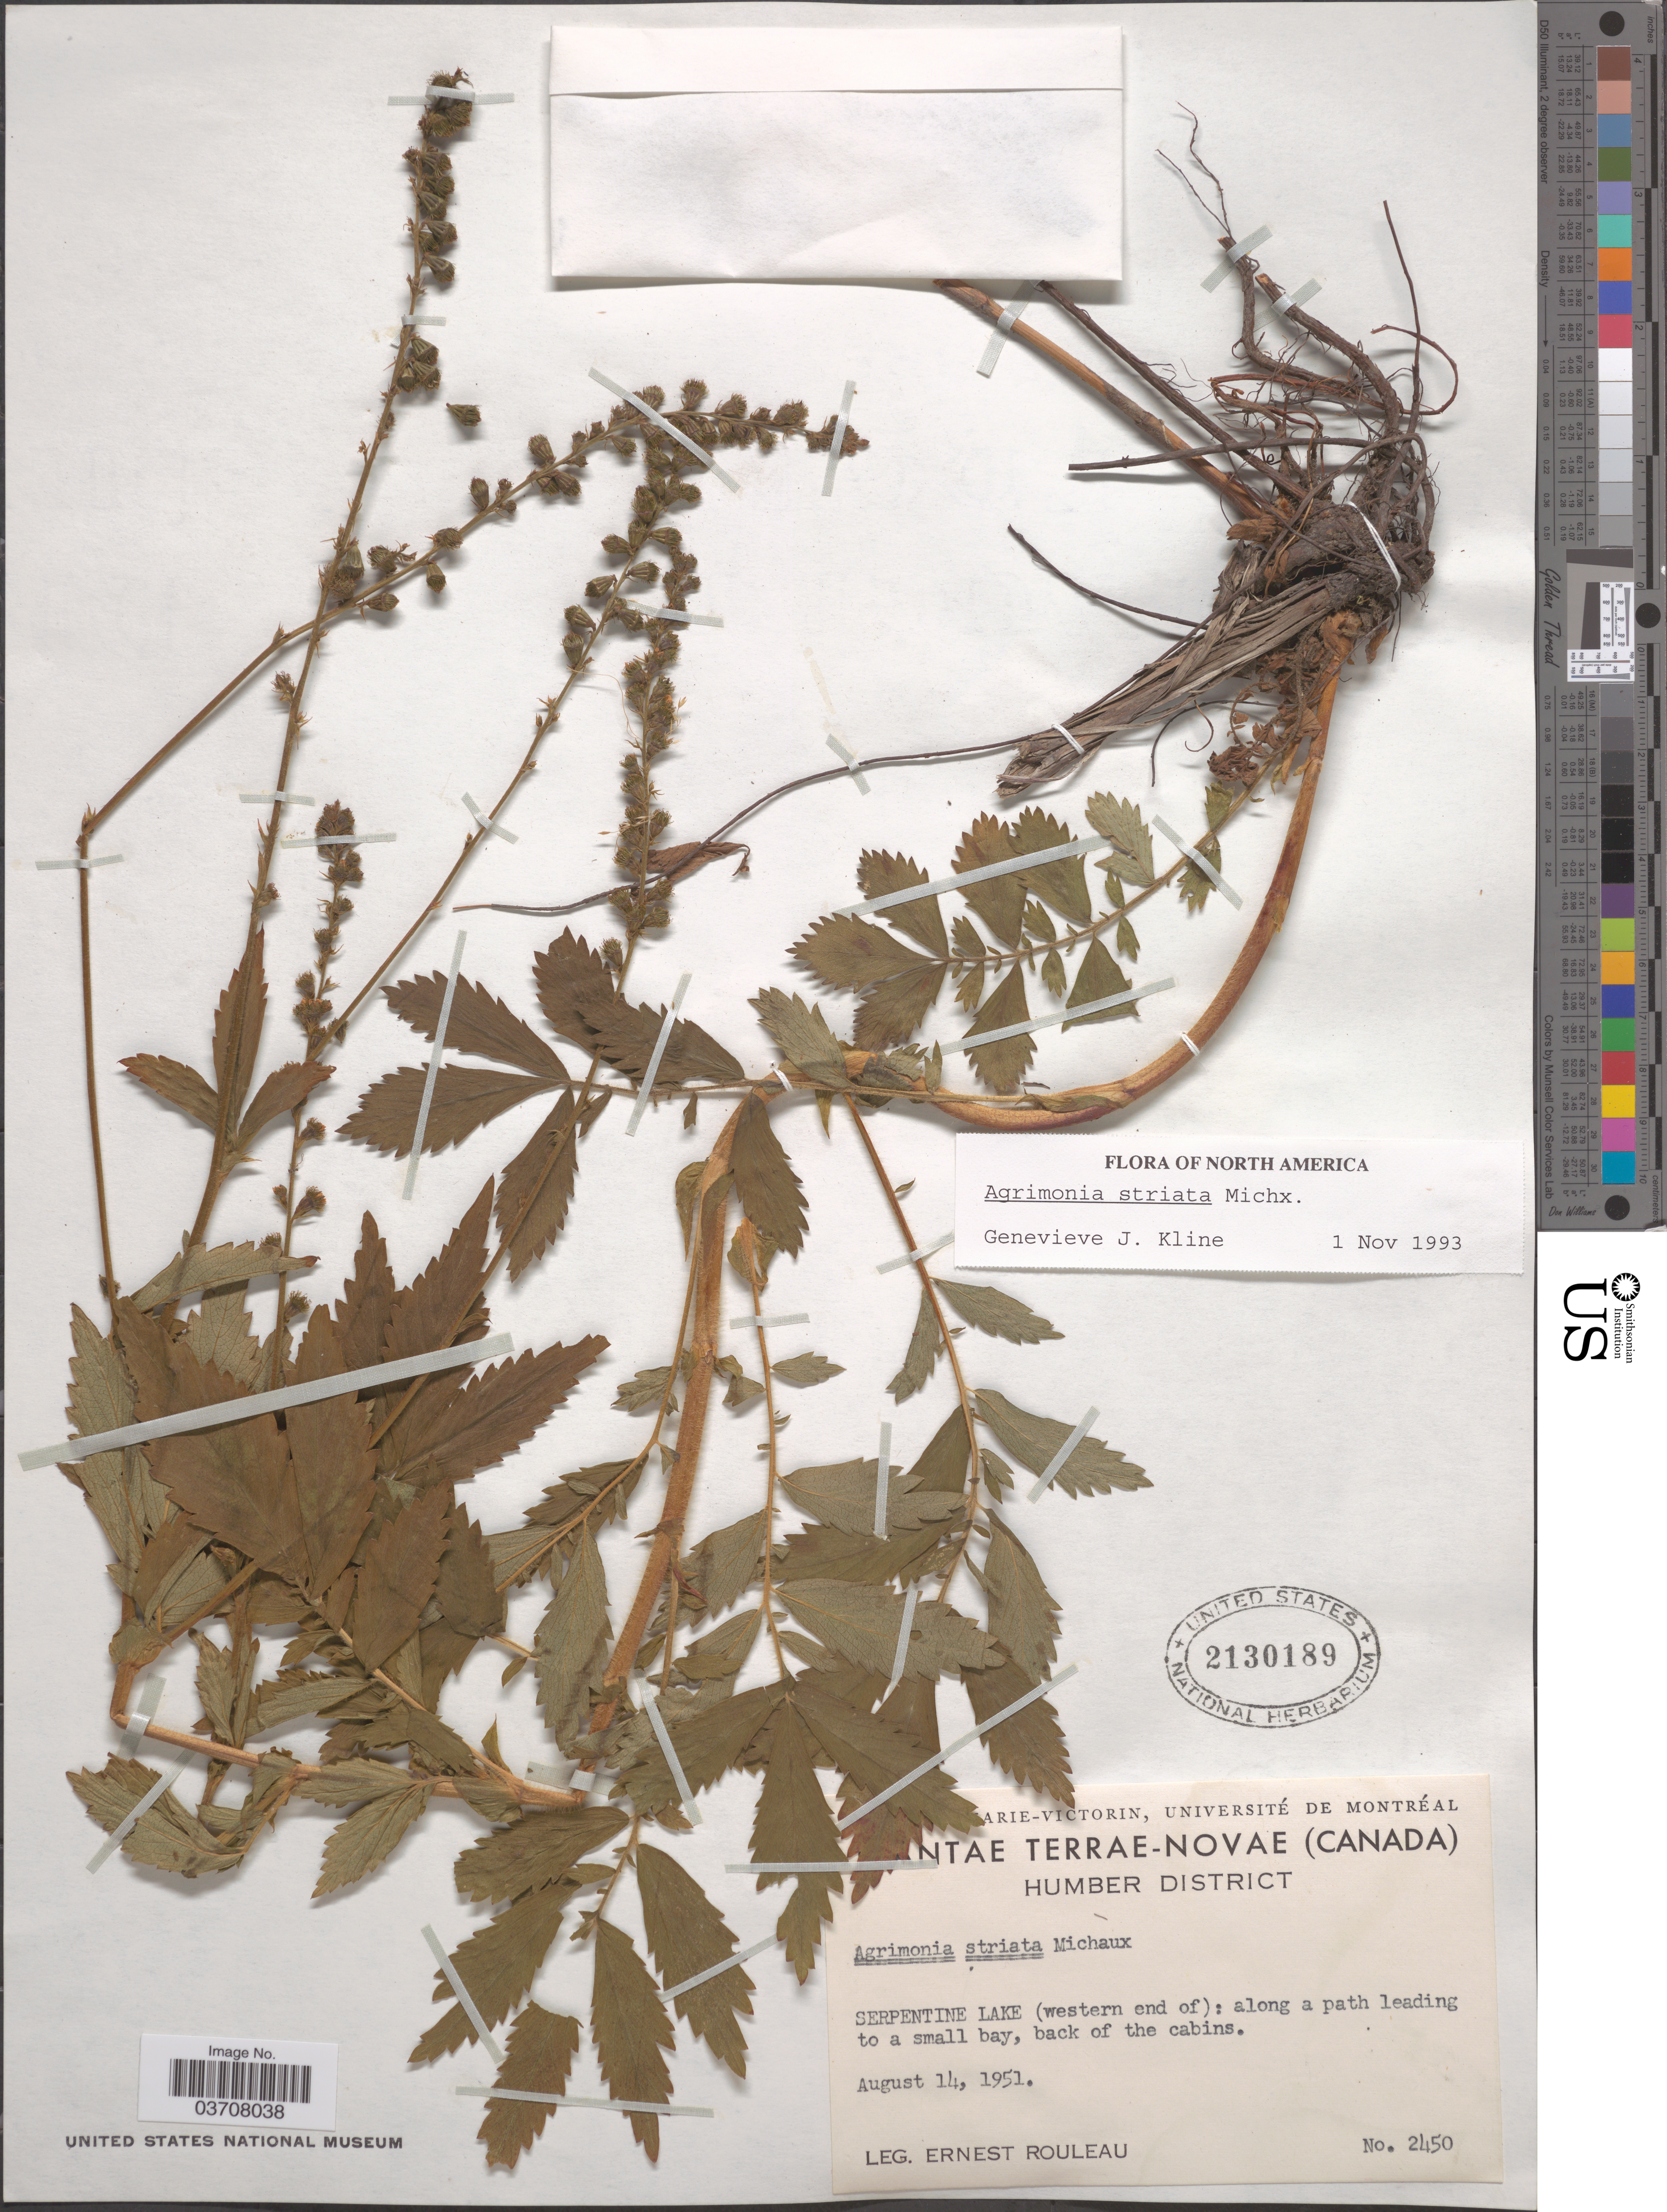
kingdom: Plantae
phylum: Tracheophyta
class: Magnoliopsida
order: Rosales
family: Rosaceae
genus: Agrimonia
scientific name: Agrimonia striata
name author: Michx.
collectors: E. Rouleau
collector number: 2450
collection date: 1951-08-14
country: Canada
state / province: Newfoundland and Labrador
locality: Humber District. Serpentine Lake (western end of): along a path leading to a small bay, back of the cabins.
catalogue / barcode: US 2130189